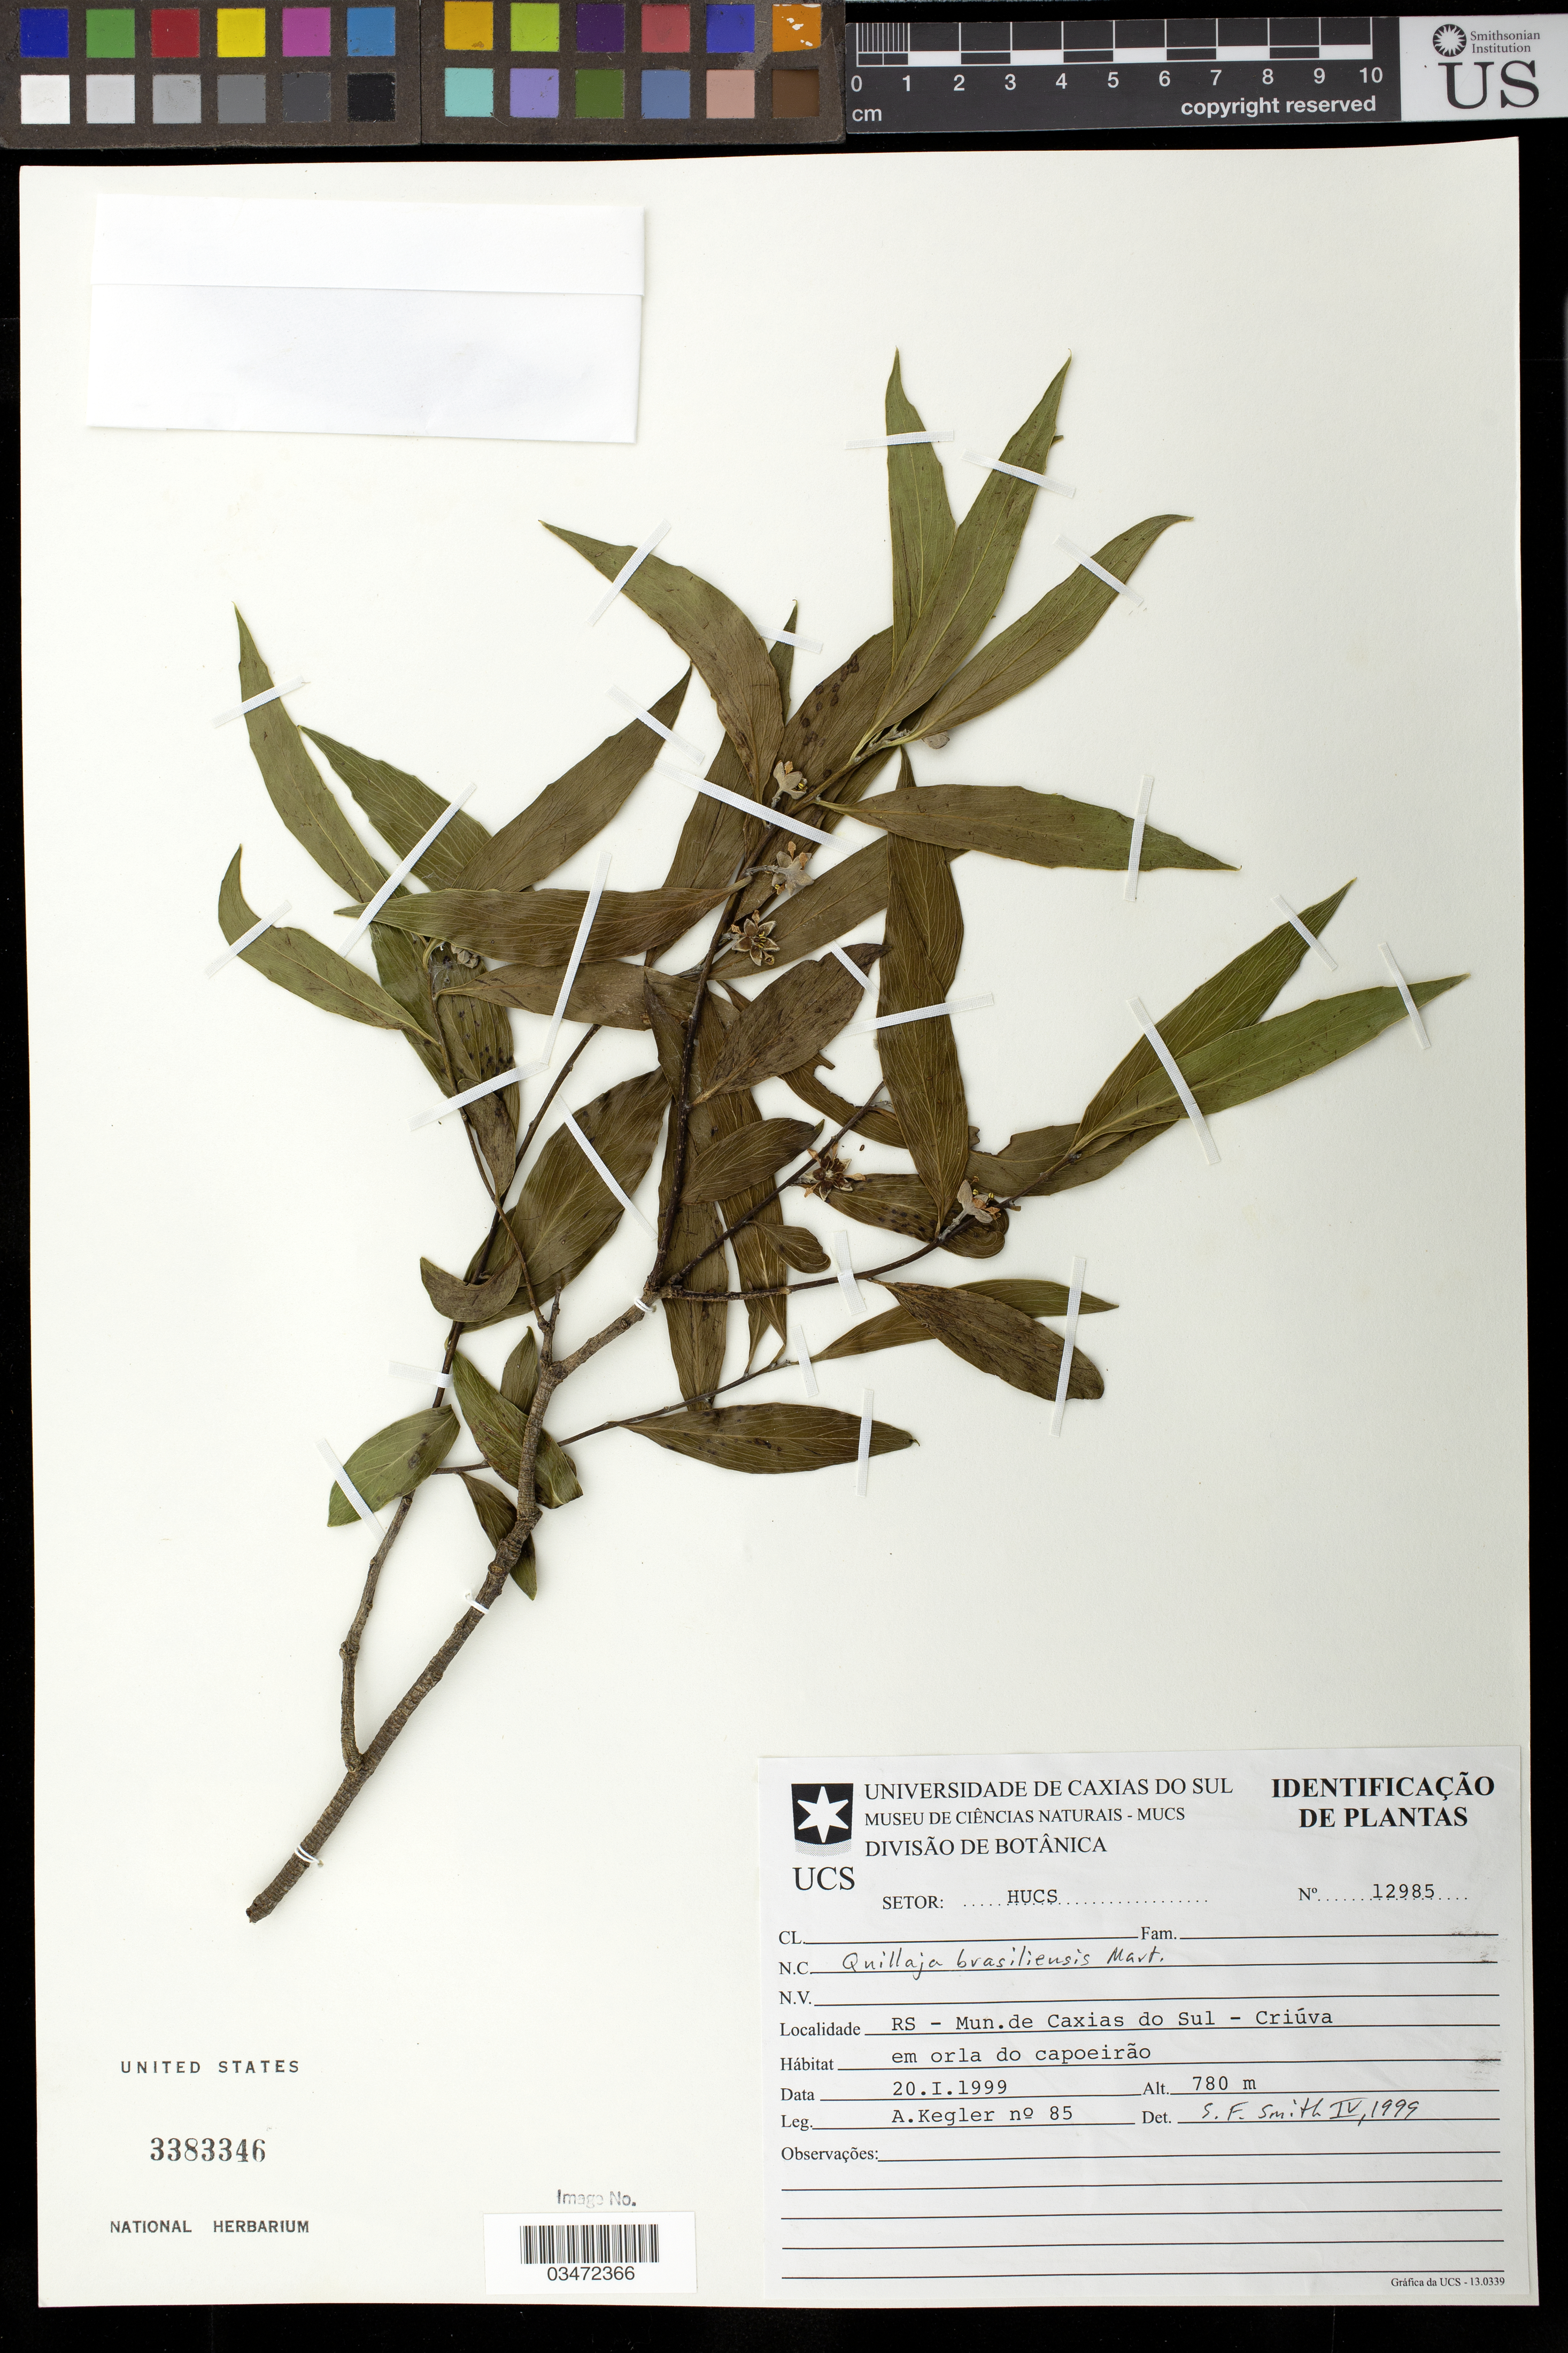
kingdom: Plantae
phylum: Tracheophyta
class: Magnoliopsida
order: Fabales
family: Quillajaceae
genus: Quillaja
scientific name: Quillaja brasiliensis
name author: (A. St.-Hil. & Tul.) Mart.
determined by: Smith, Stephen F., (US), NMNH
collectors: A. Kegler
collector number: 12985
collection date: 1999-01-20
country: Brazil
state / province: Rio Grande do Sul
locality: Mun. de Caxias do Sul - Criúva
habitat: Em orla do capoeirão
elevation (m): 780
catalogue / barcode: US 3383346